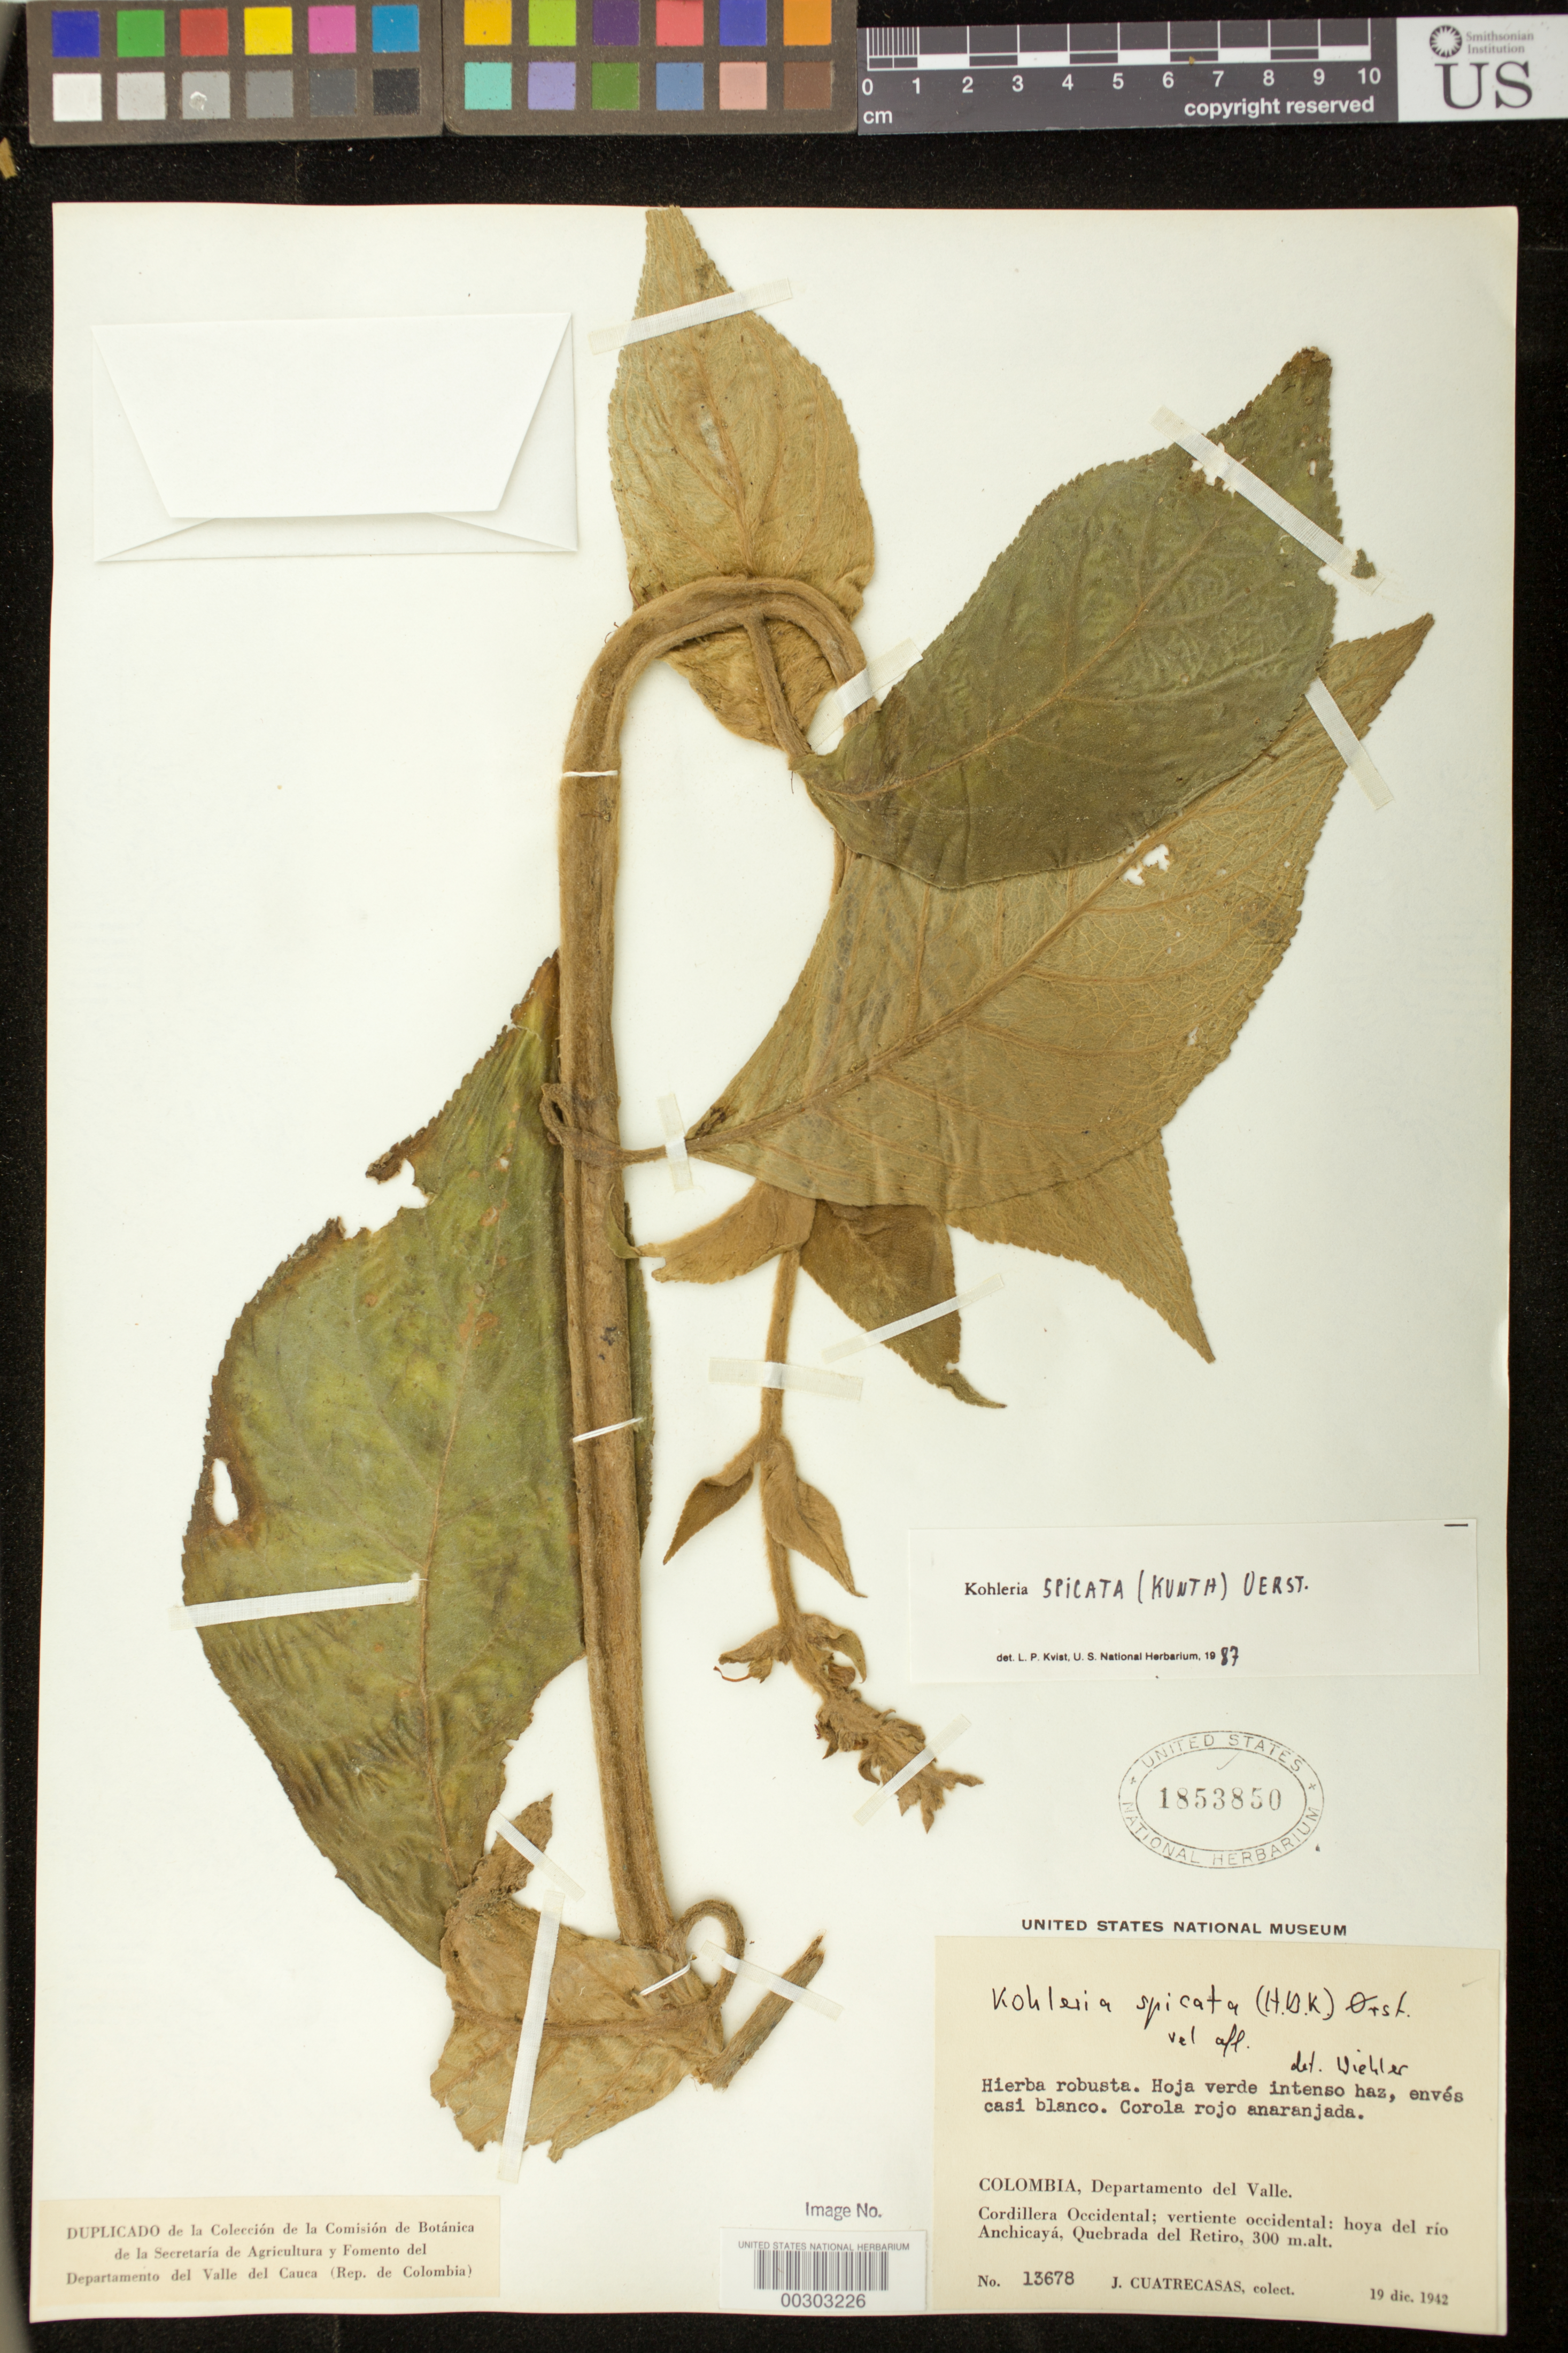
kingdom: Plantae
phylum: Tracheophyta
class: Magnoliopsida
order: Lamiales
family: Gesneriaceae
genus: Kohleria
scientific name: Kohleria spicata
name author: (Kunth) Oerst.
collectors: J. Cuatrecasas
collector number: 13678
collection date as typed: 19 Dec 1942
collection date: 1942-12-19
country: Colombia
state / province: Valle del Cauca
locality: Cordillera Occidental, western slope, valley of Rio Anchicaya, Quebrada del Retiro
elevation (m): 300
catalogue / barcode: US 1853850